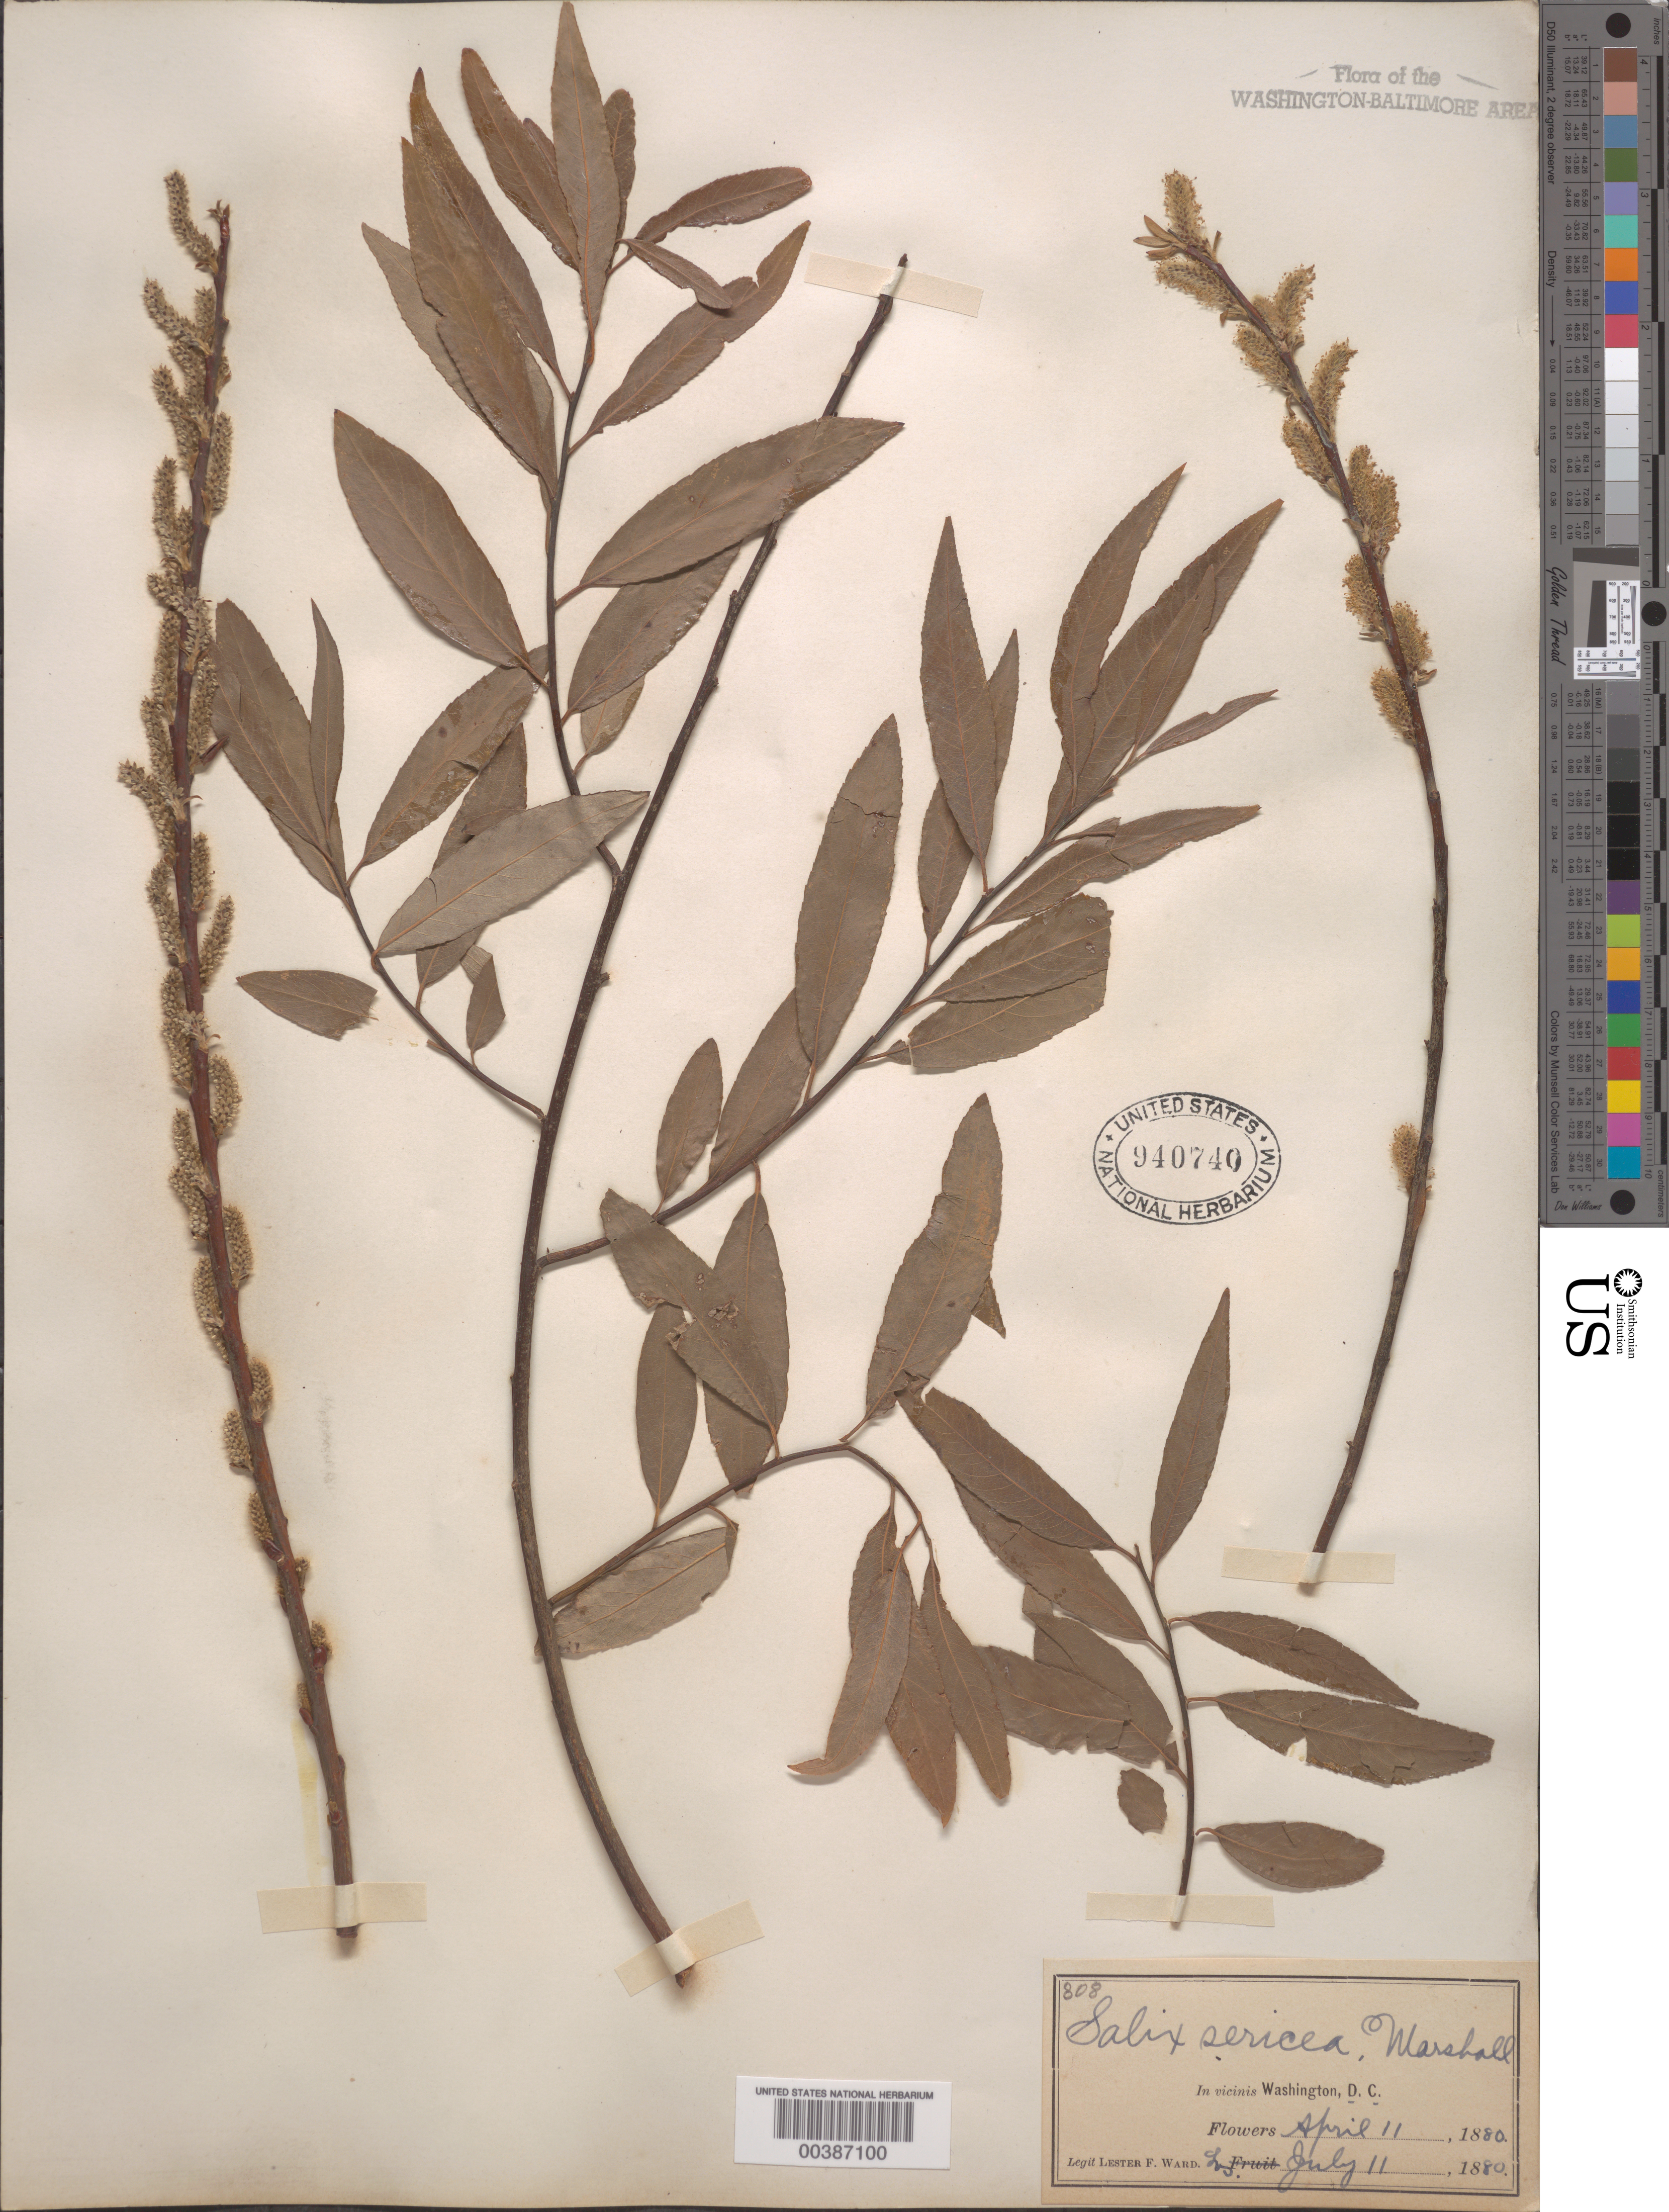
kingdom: Plantae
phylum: Tracheophyta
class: Magnoliopsida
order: Malpighiales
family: Salicaceae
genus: Salix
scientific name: Salix sericea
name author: Marshall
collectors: L. F. Ward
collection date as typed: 11 Apr 1880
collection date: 1880-04-11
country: United States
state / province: District of Columbia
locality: Washington DC area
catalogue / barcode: US 940740